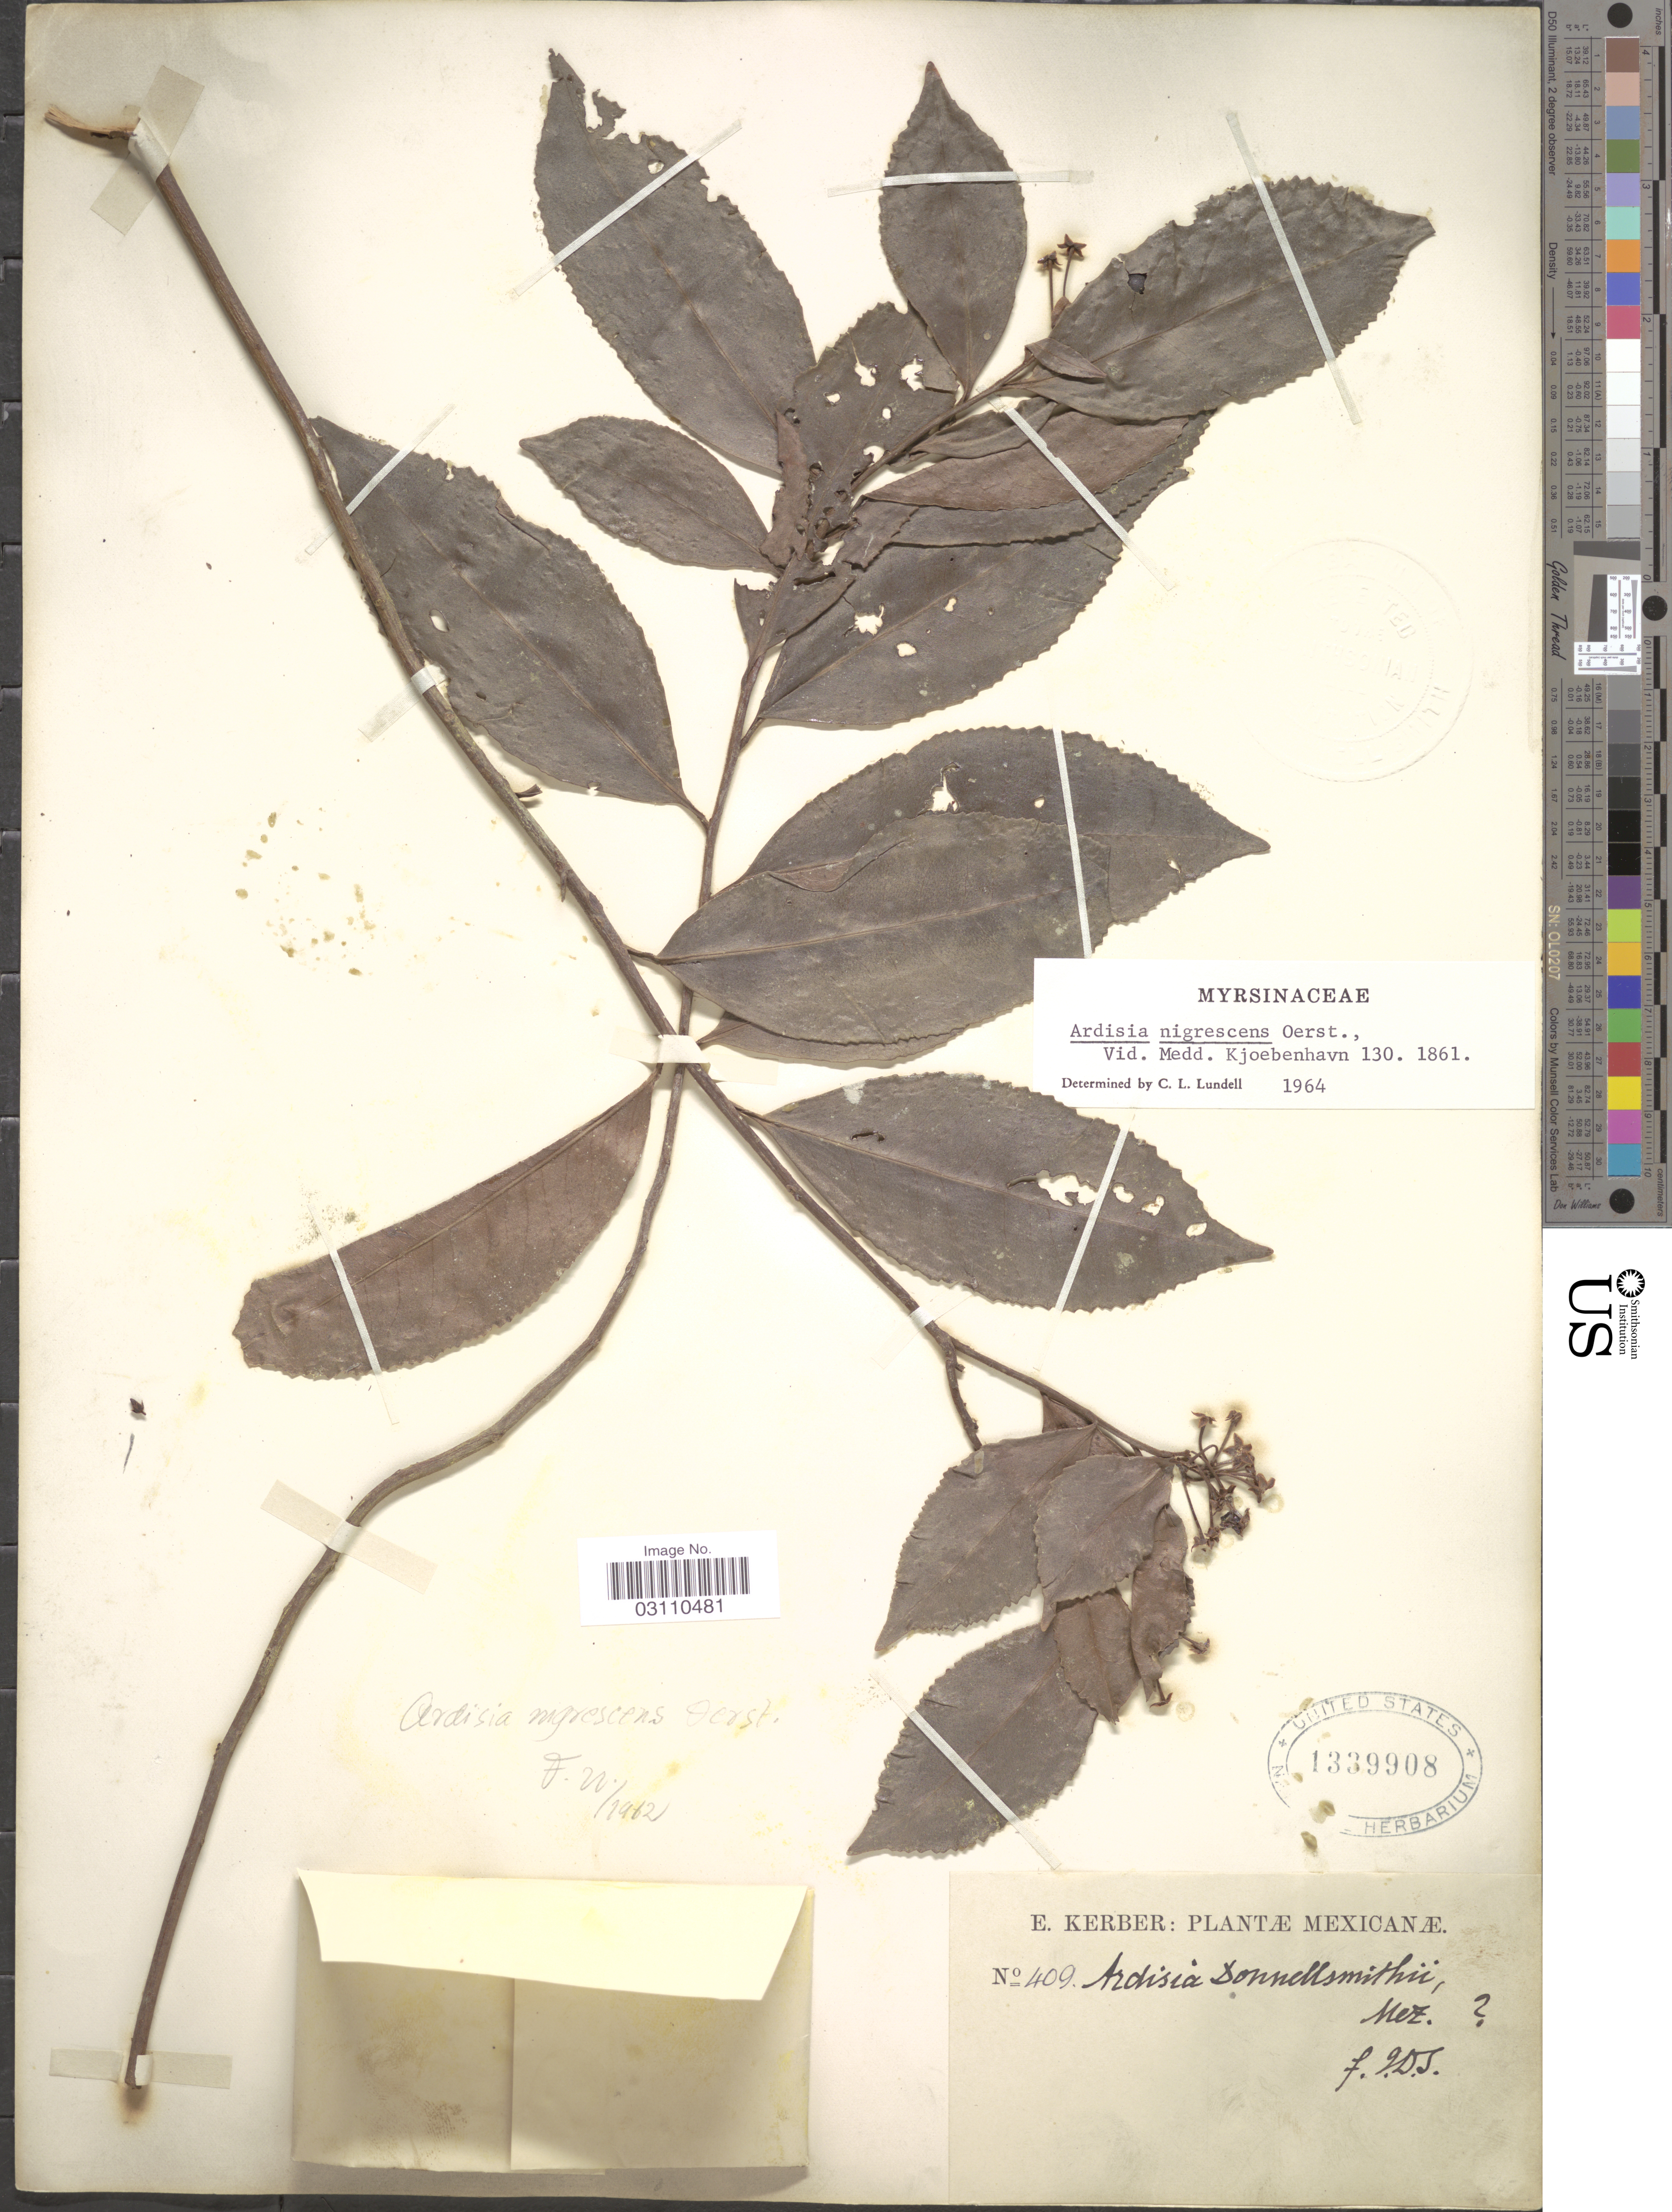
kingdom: Plantae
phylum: Tracheophyta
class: Magnoliopsida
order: Ericales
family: Primulaceae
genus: Ardisia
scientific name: Ardisia nigrescens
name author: Oerst.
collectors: E. Kerber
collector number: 409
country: Mexico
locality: Mexicanæ.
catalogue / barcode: US 1339908